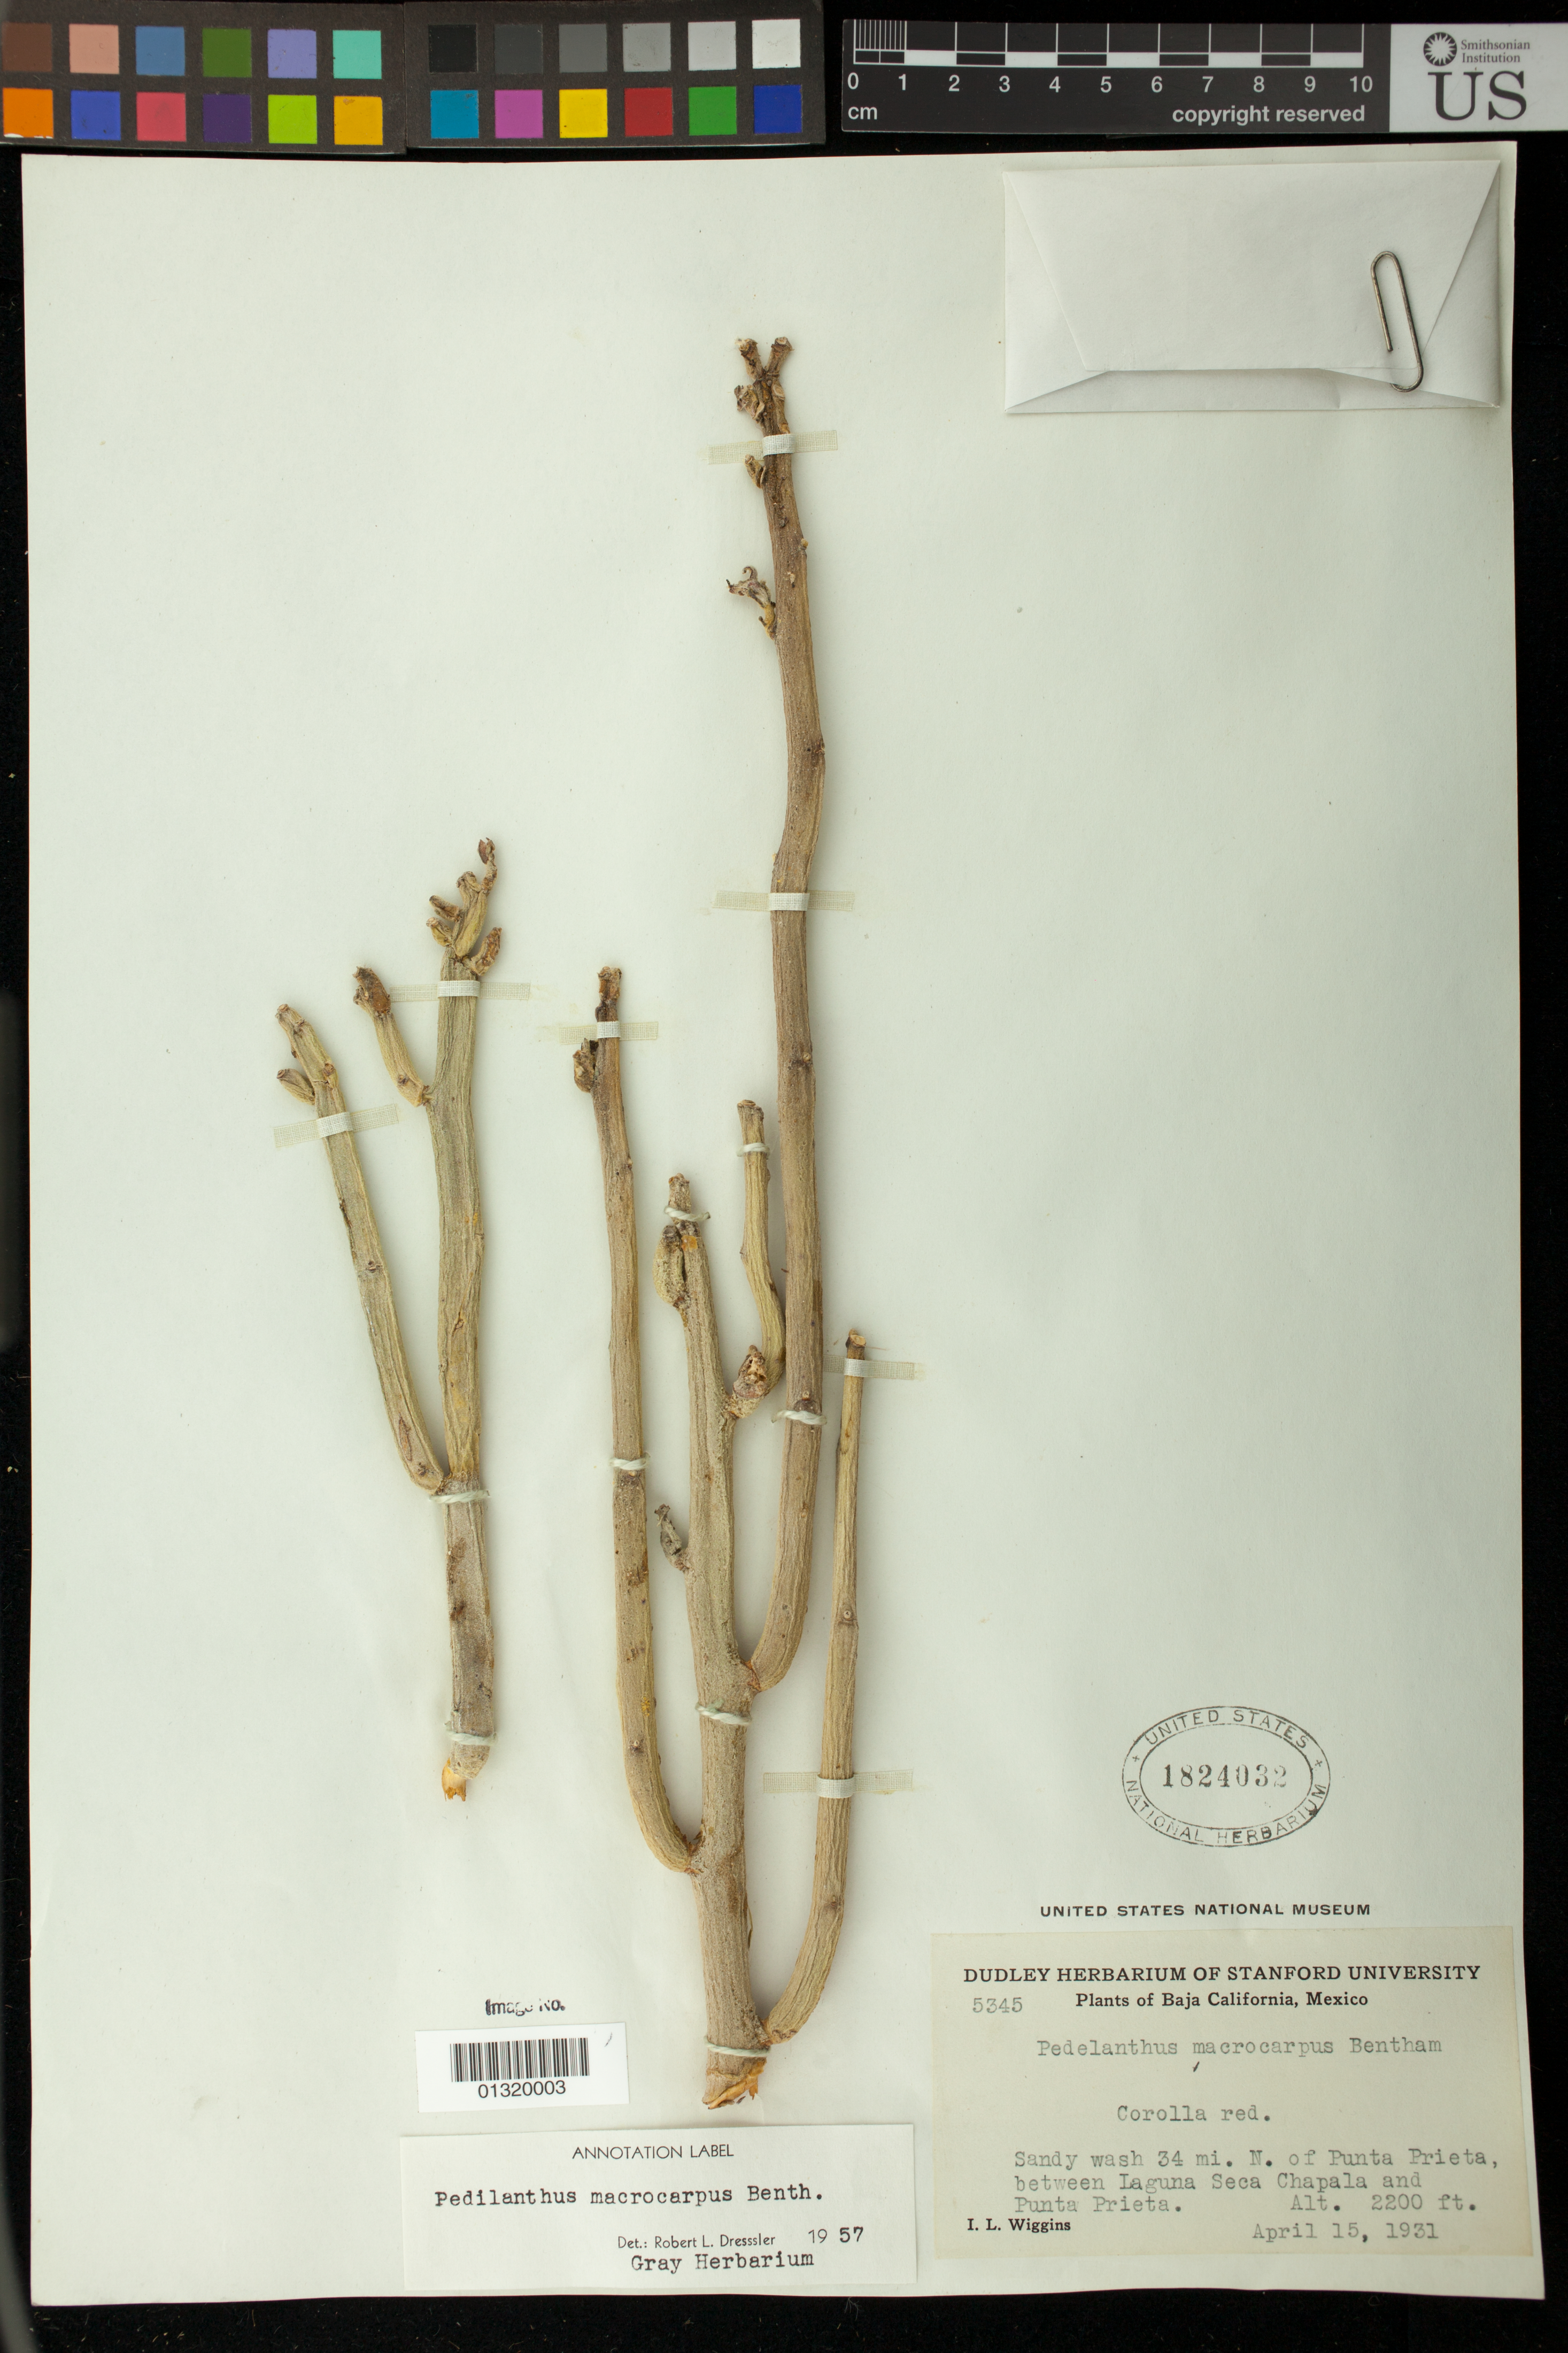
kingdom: Plantae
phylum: Tracheophyta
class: Magnoliopsida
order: Malpighiales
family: Euphorbiaceae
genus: Pedilanthus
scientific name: Pedilanthus macrocarpus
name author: Benth.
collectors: I. L. Wiggins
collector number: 5345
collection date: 1931-04-15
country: Mexico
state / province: Baja California Norte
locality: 34 mi. N. of Punta Prieta, between Laguna Seca Chapala and Punta Prieta.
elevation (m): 671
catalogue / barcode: US 1824032